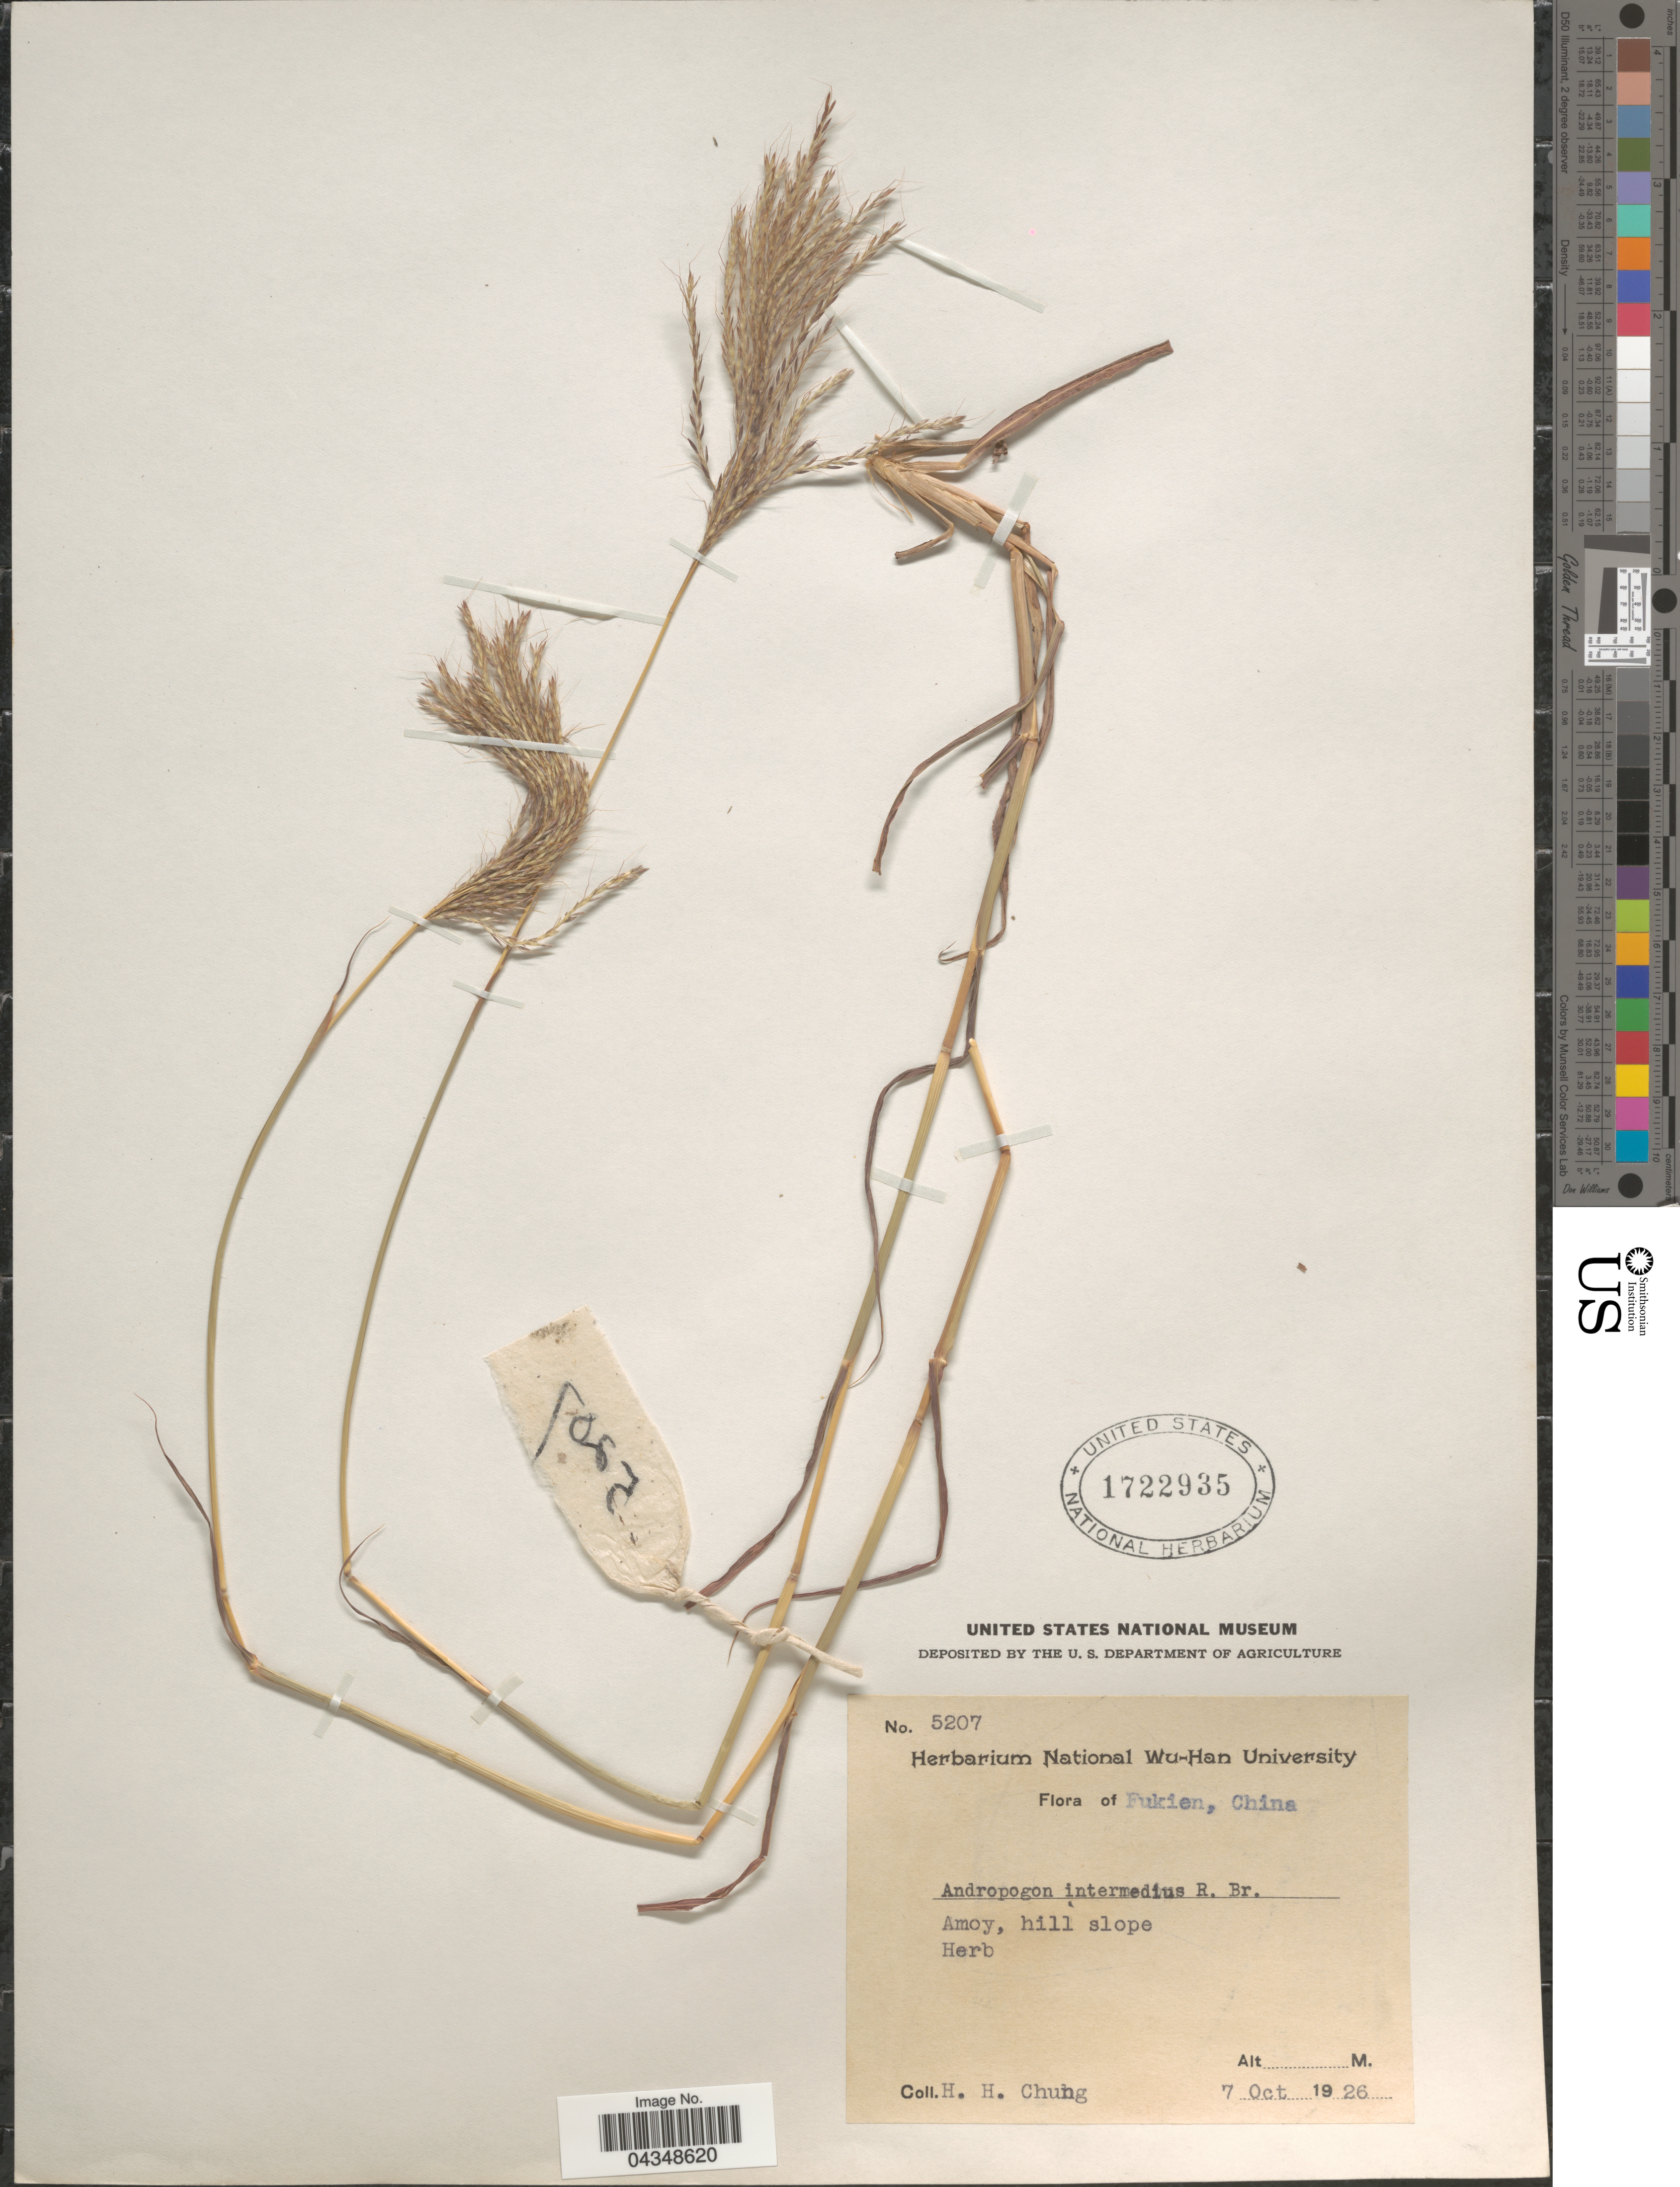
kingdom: Plantae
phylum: Tracheophyta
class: Liliopsida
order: Poales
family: Poaceae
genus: Bothriochloa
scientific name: Bothriochloa bladhii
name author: (Retz.) S.T. Blake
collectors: H. Chung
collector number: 5207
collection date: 1926-10-07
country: China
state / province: Fujian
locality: Fukien. Amoy, hill slope.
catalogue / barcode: US 1722935